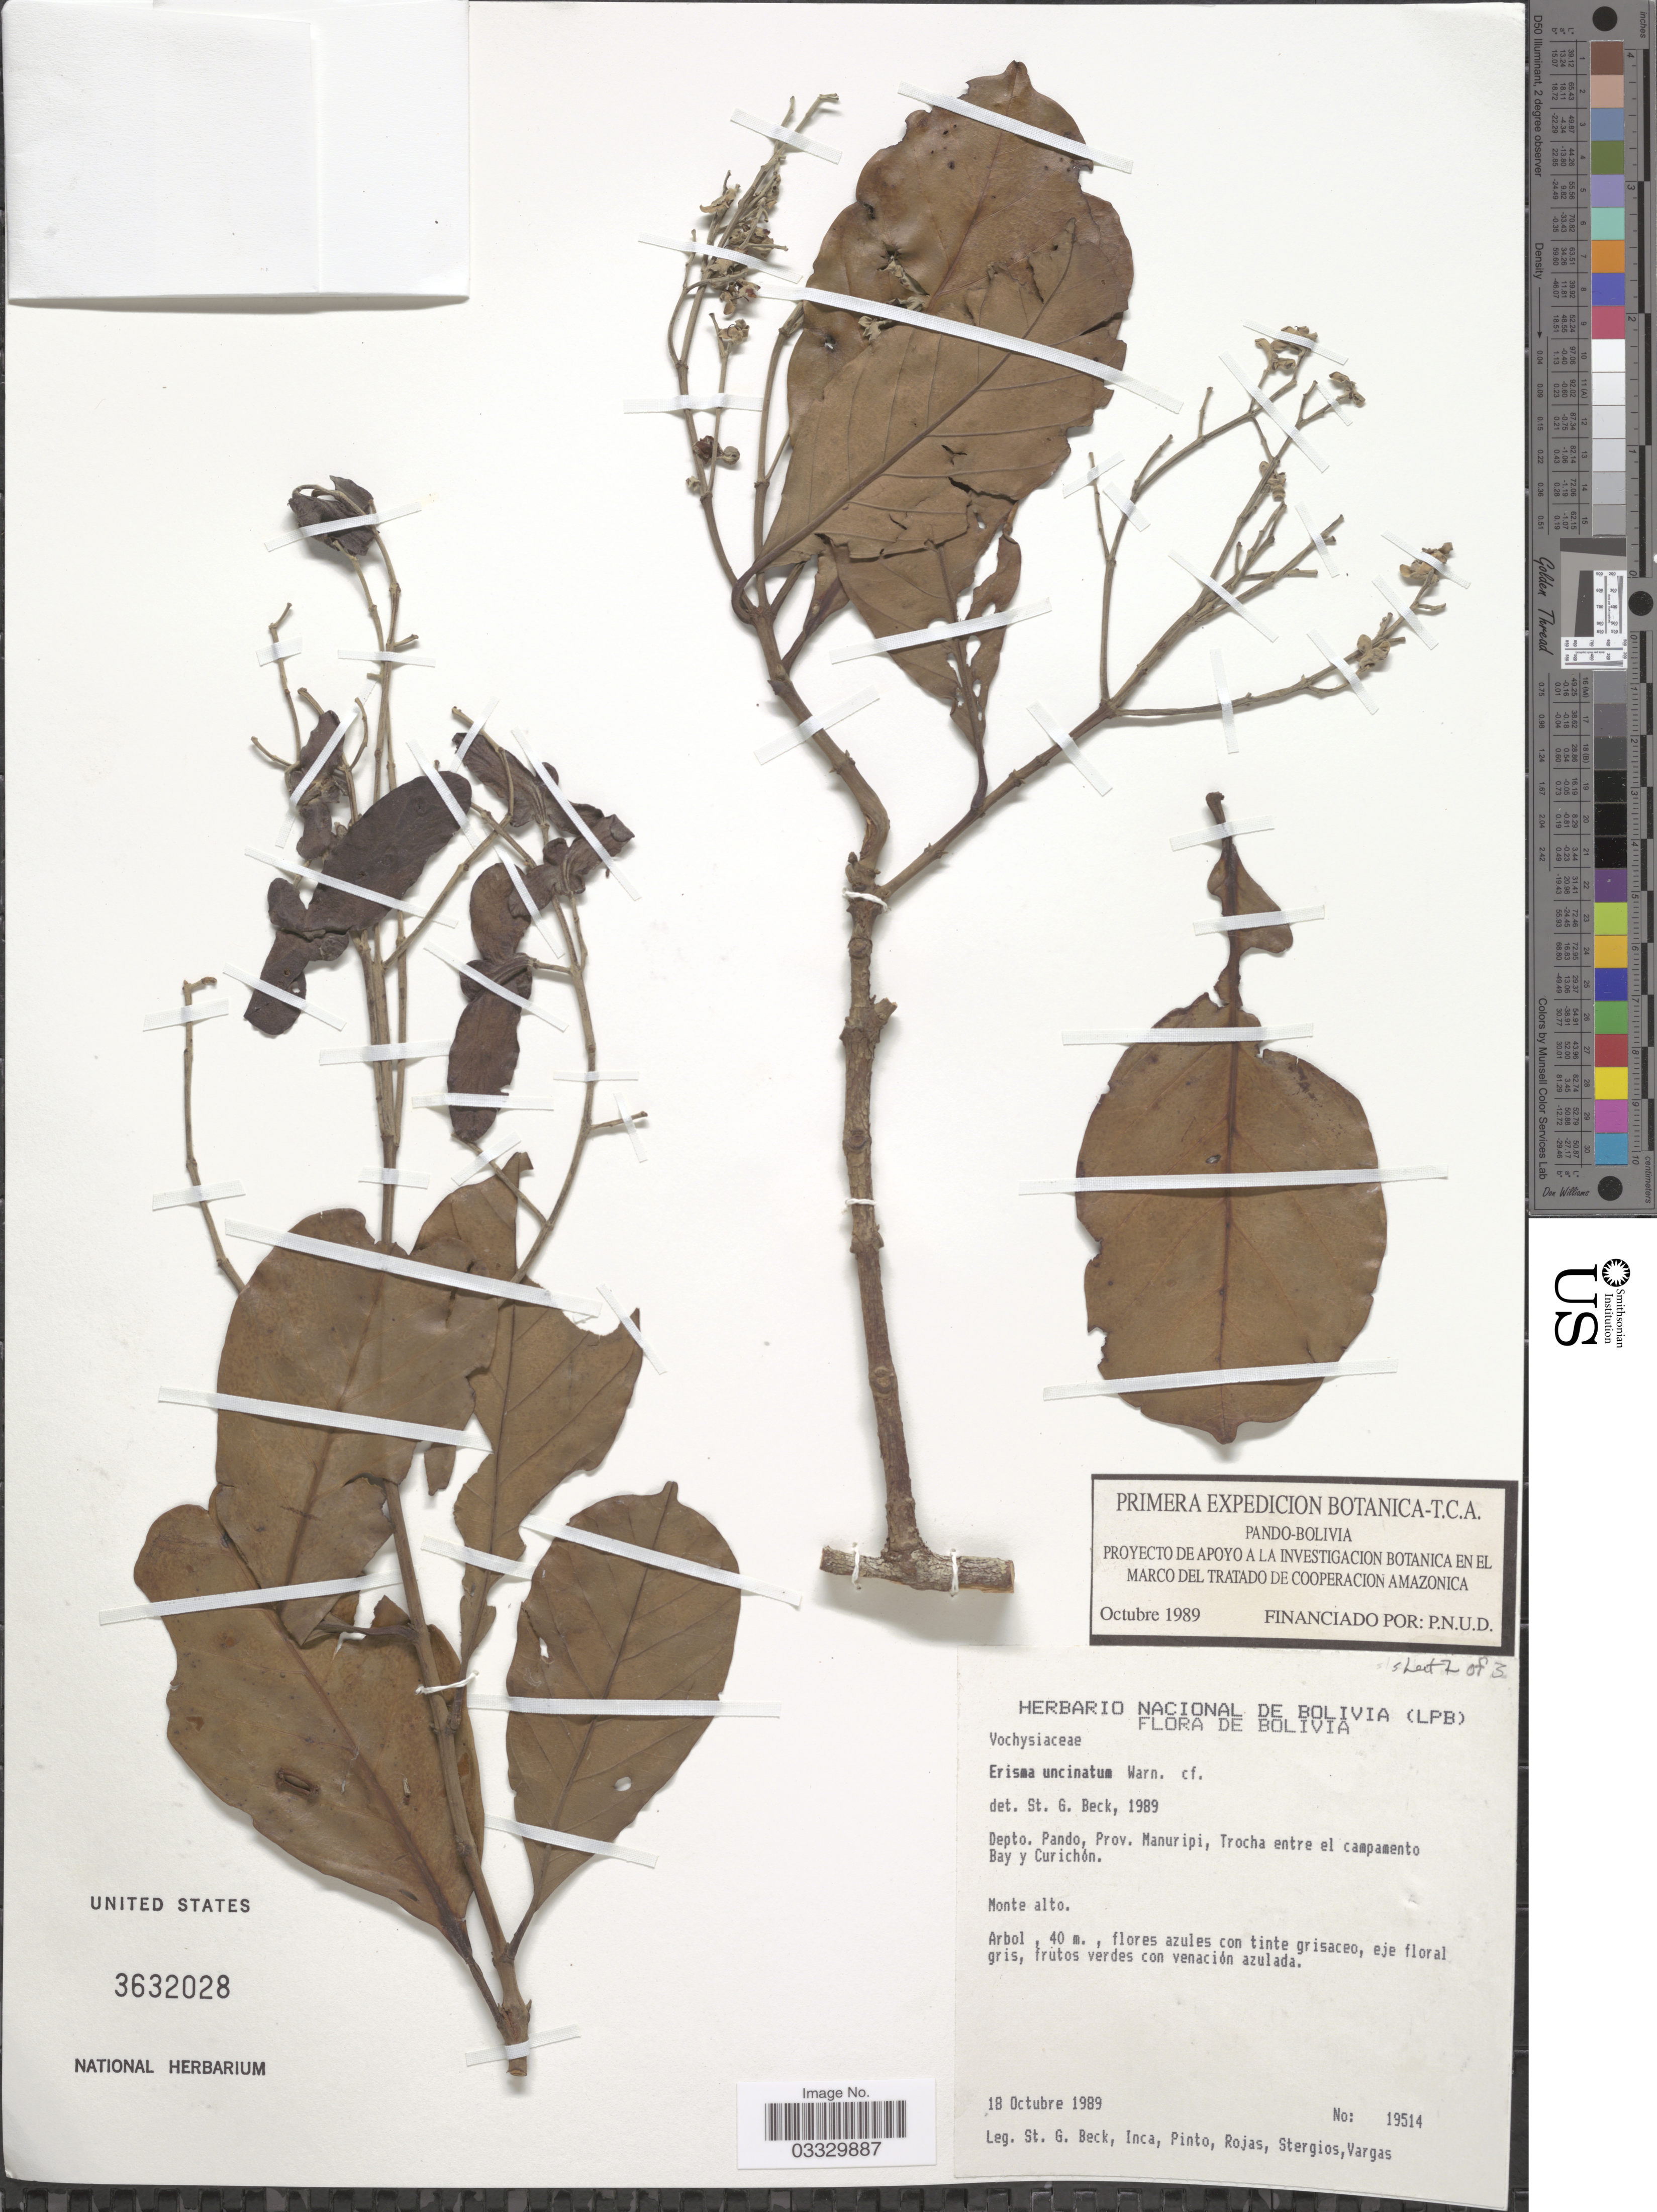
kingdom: Plantae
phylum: Tracheophyta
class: Magnoliopsida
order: Myrtales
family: Vochysiaceae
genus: Erisma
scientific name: Erisma uncinatum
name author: Warm.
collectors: S. G. Beck, -. Inca, Pinto, --, Rojas, -- & et al.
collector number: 19514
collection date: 1989-10-18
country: Bolivia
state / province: Pando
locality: Depto. Pando, Prov. Manuripi, Trocha entre el campamento Bay y Curichón.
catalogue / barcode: US 3632028